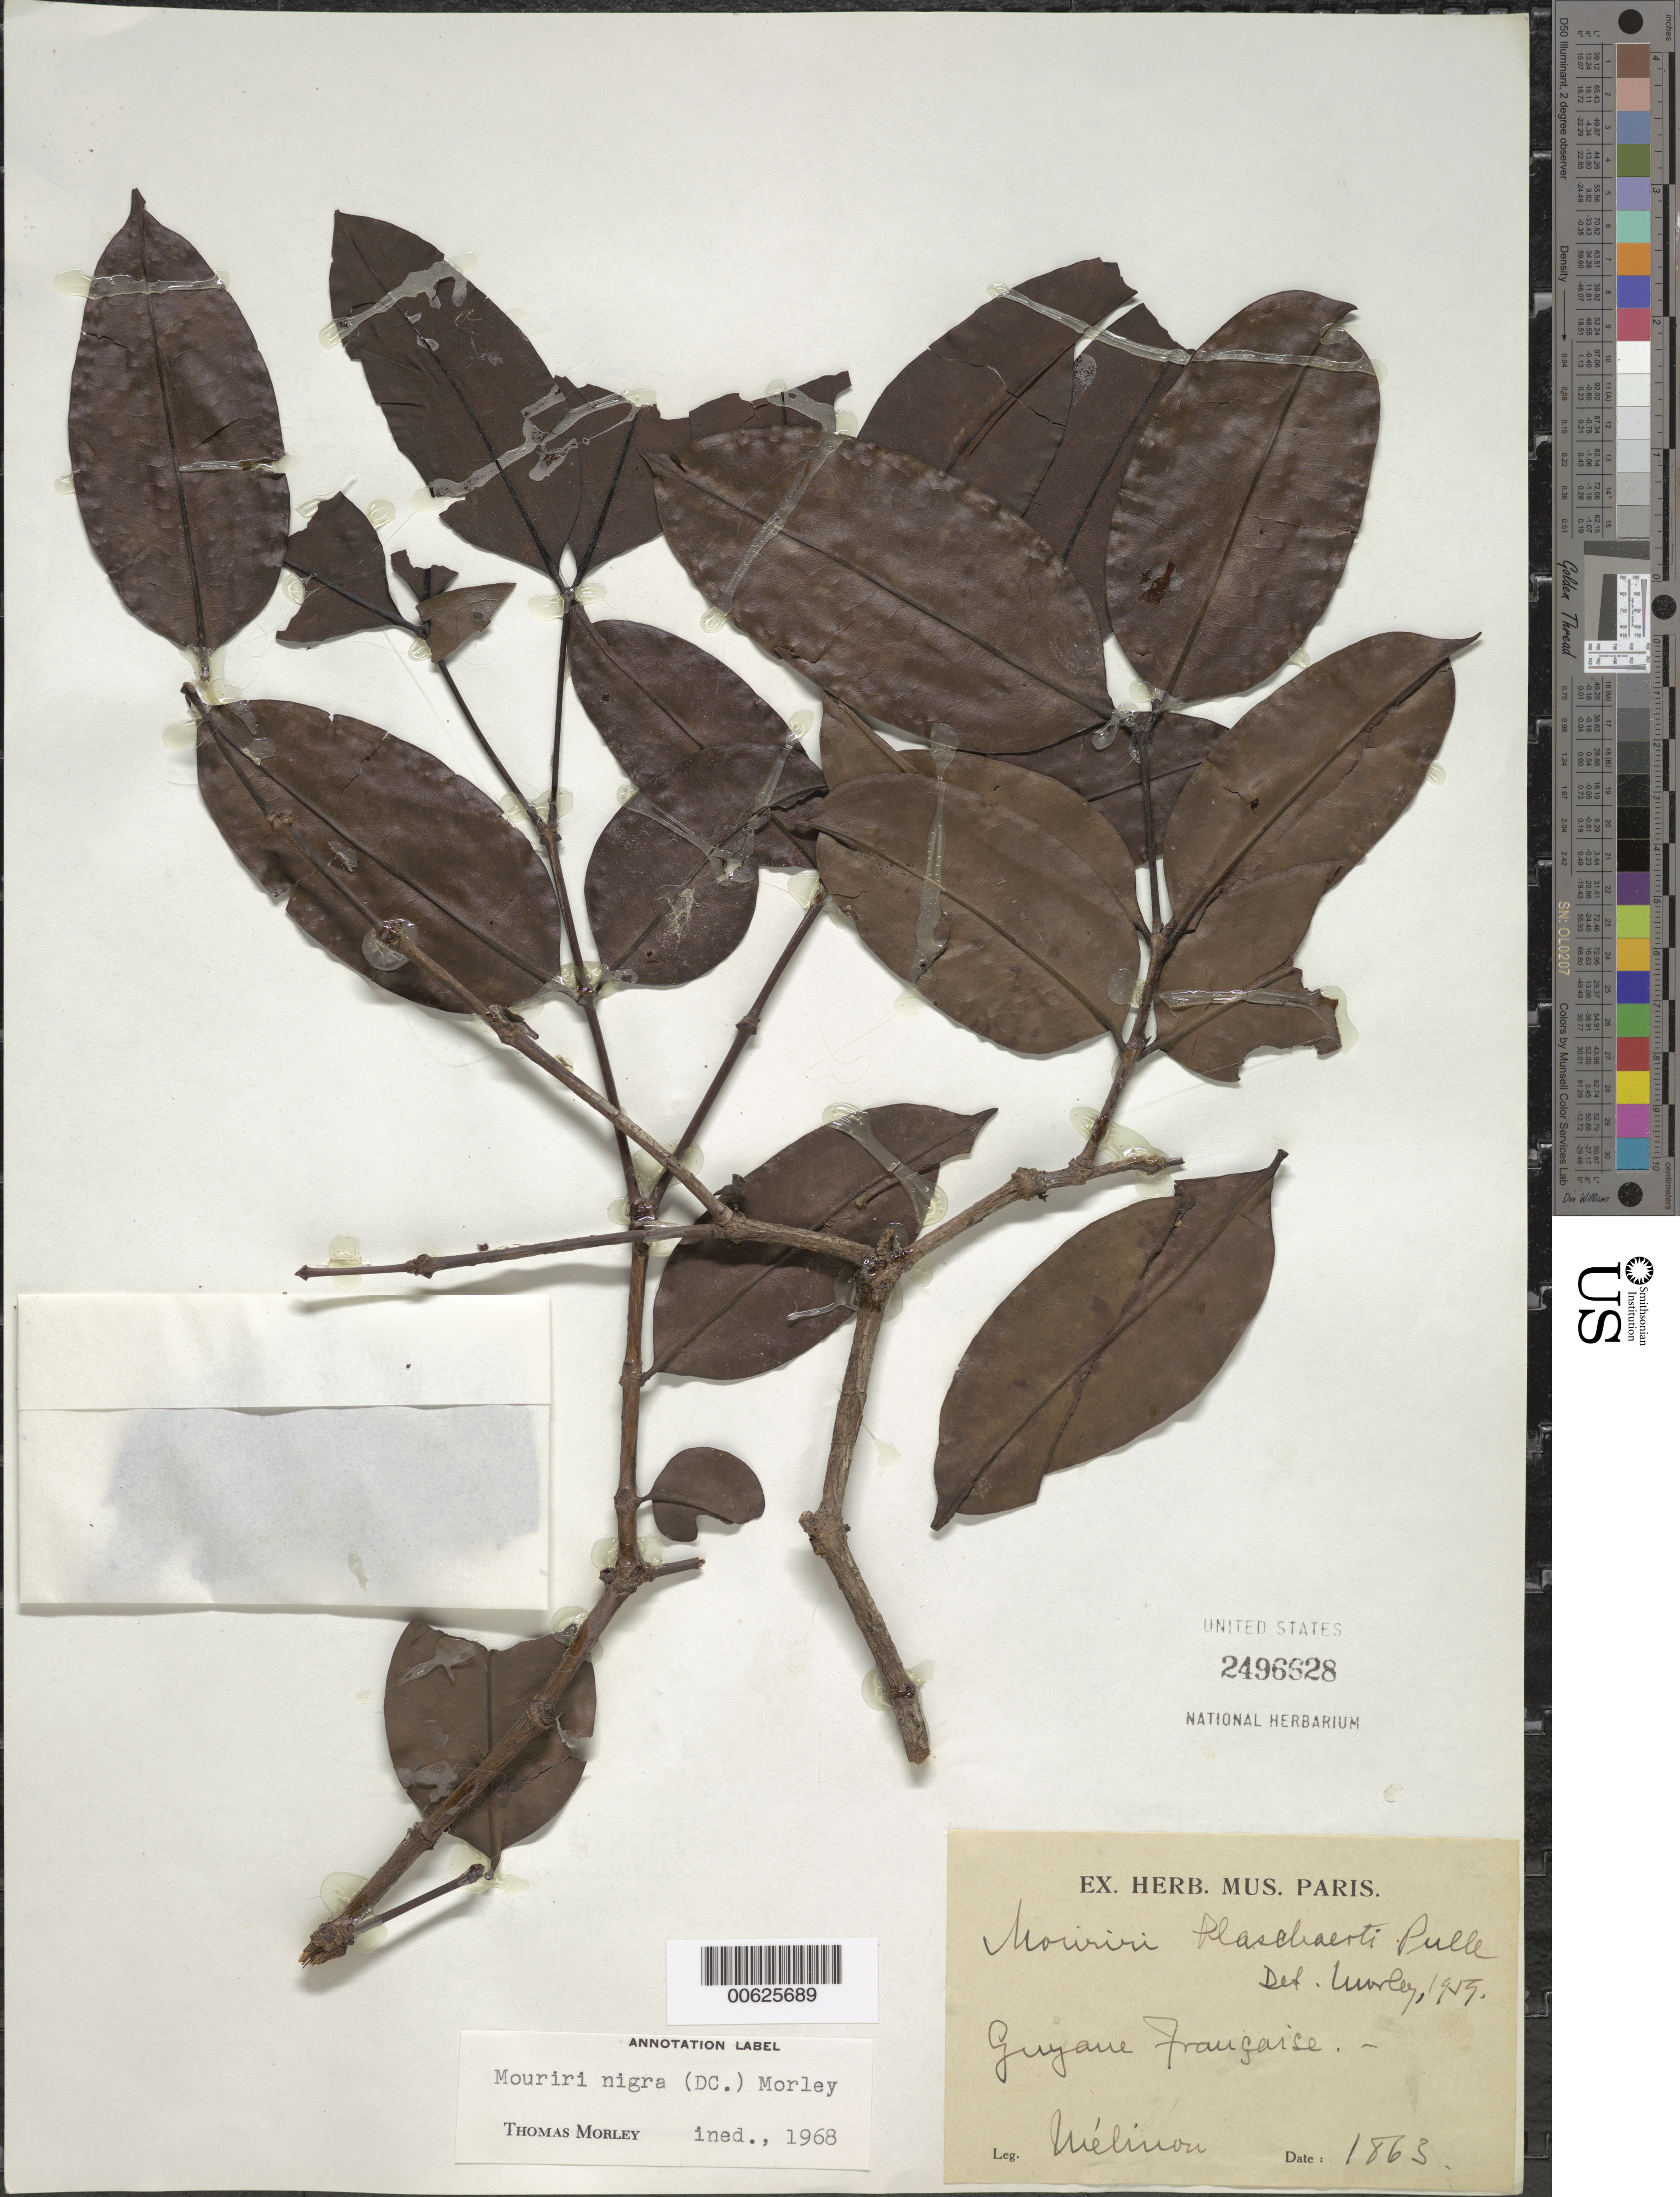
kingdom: Plantae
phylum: Tracheophyta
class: Magnoliopsida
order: Myrtales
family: Melastomataceae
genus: Mouriri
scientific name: Mouriri nigra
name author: (DC.) Morley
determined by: Morley, T.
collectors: E. Mélinon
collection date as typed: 1863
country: French Guiana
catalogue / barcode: US 2496628